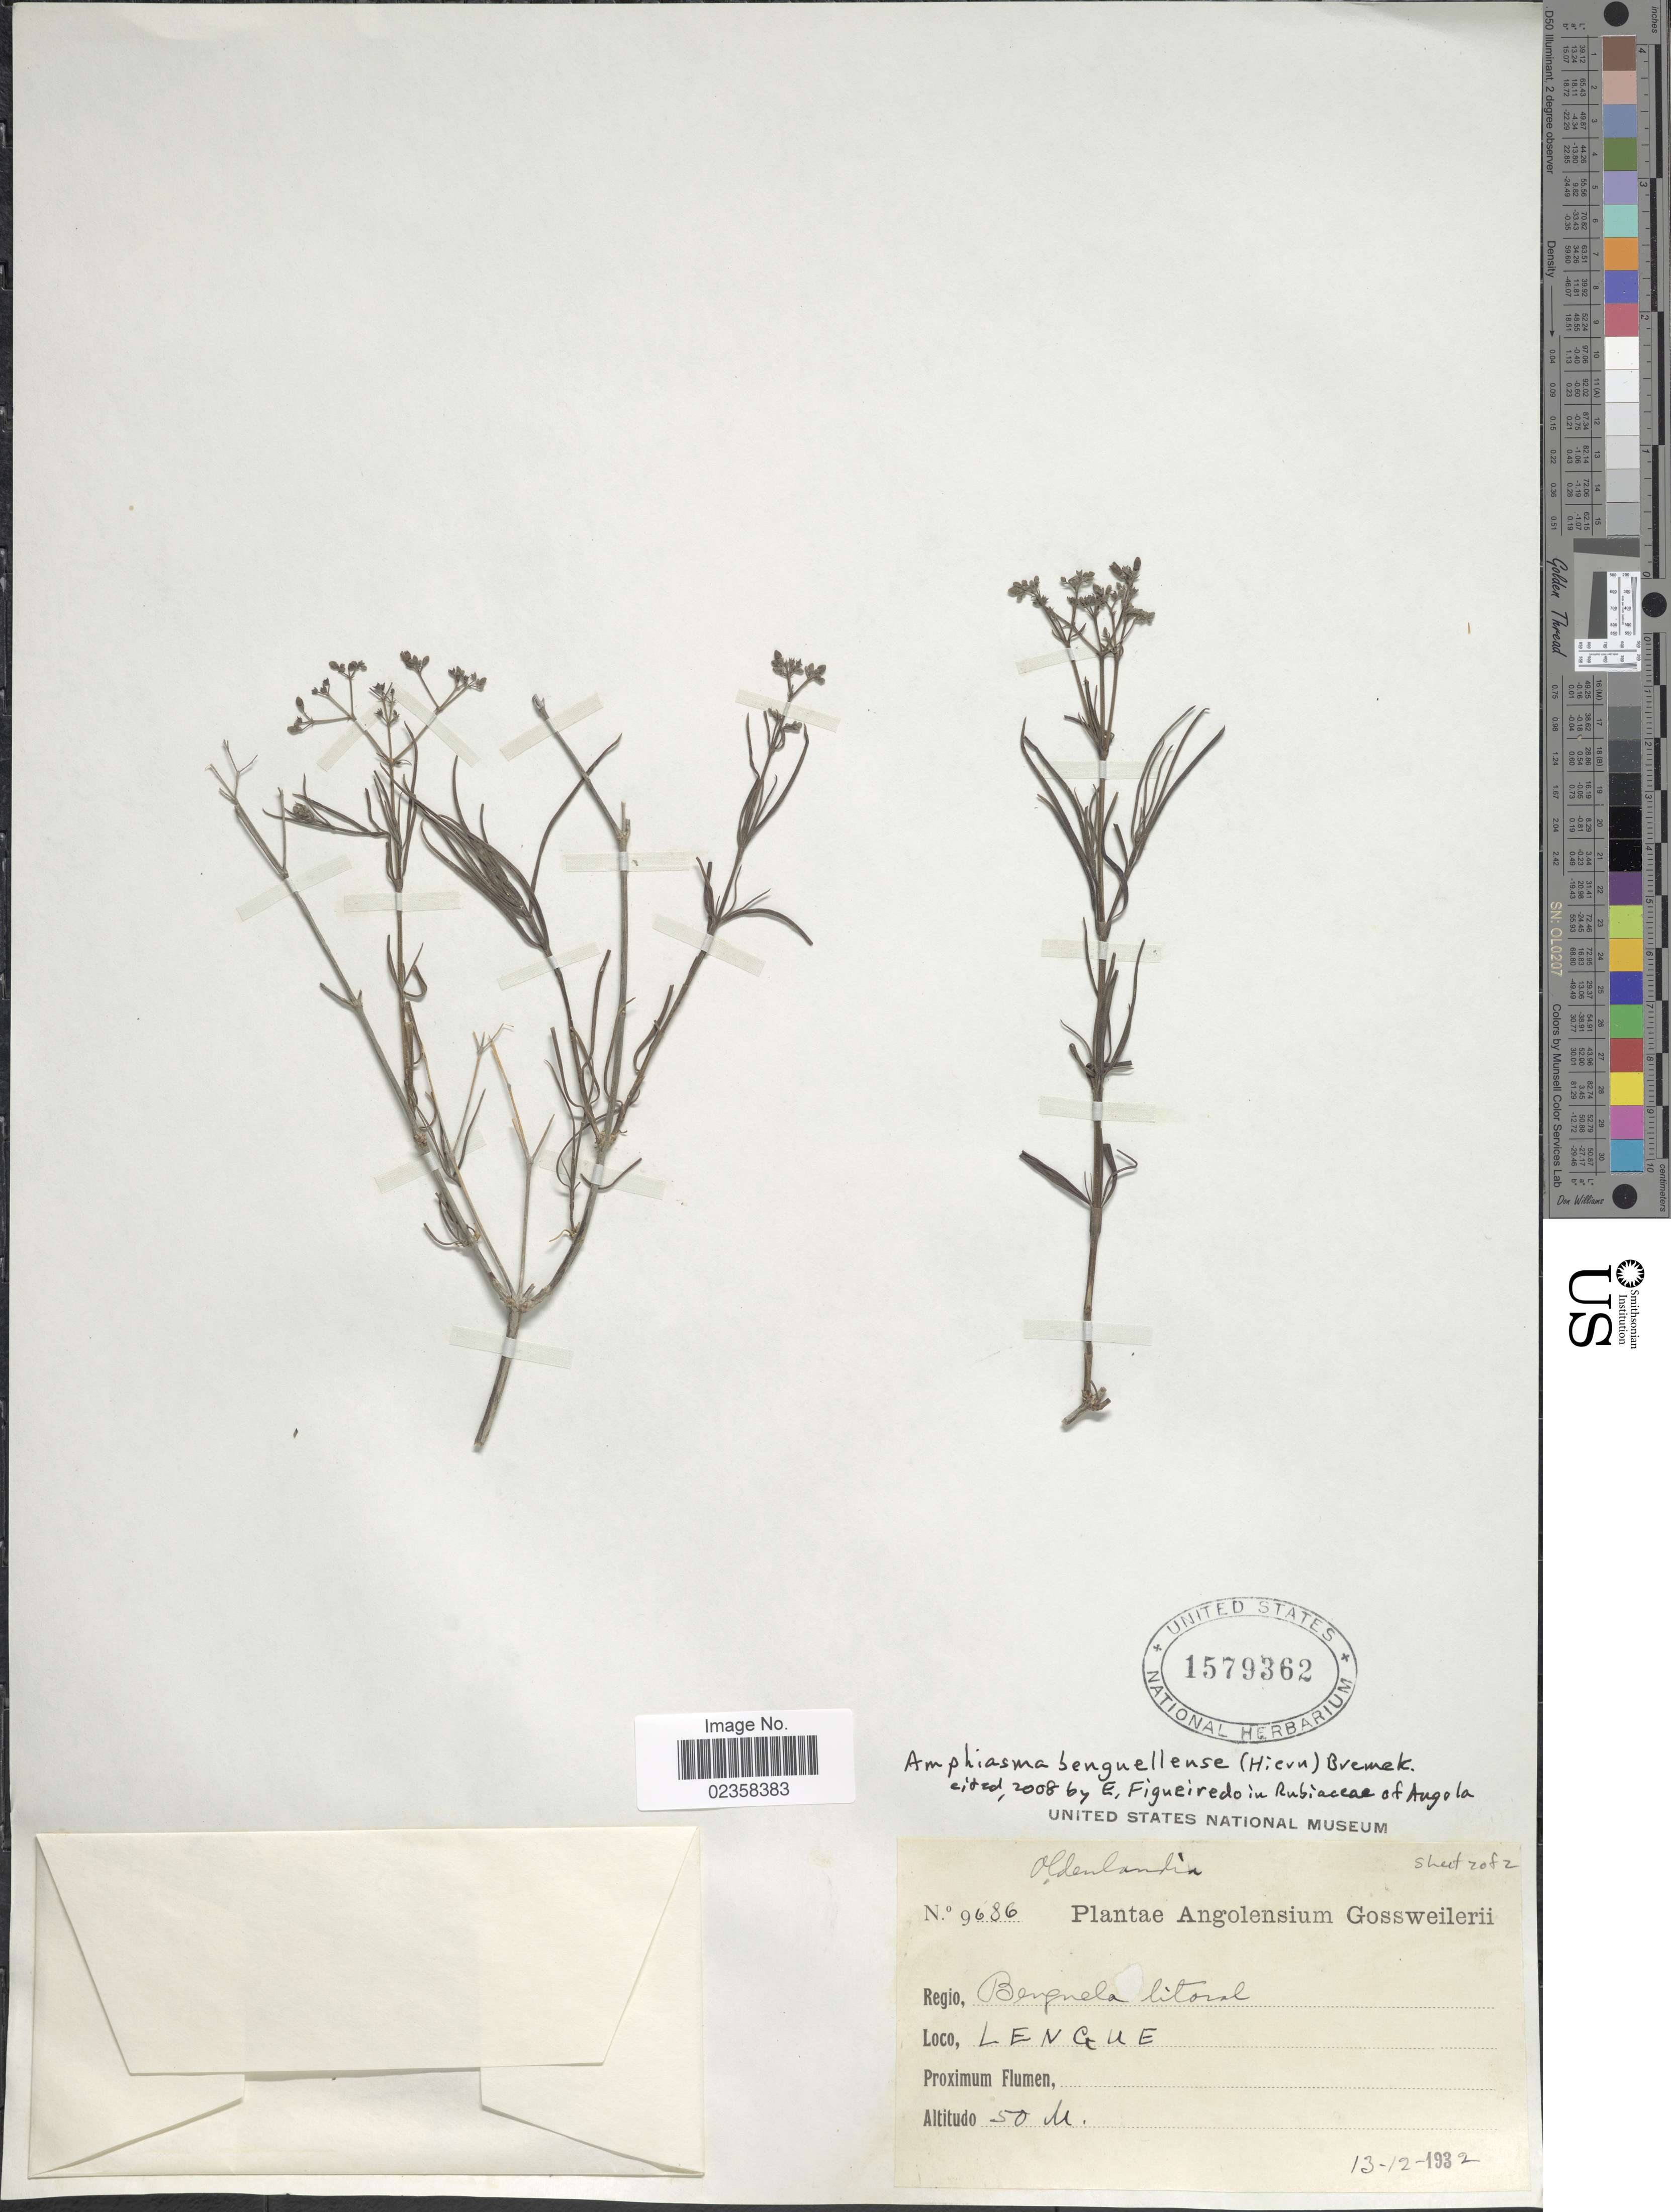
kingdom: Plantae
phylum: Tracheophyta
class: Magnoliopsida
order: Gentianales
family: Rubiaceae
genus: Amphiasma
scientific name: Amphiasma benguellense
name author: (Hiern) Bremek.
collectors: -. Gossweiler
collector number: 9686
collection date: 1932-12-13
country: Angola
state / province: Benguela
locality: Regio Benguela Litoral, Lengue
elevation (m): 50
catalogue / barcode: US 1579362